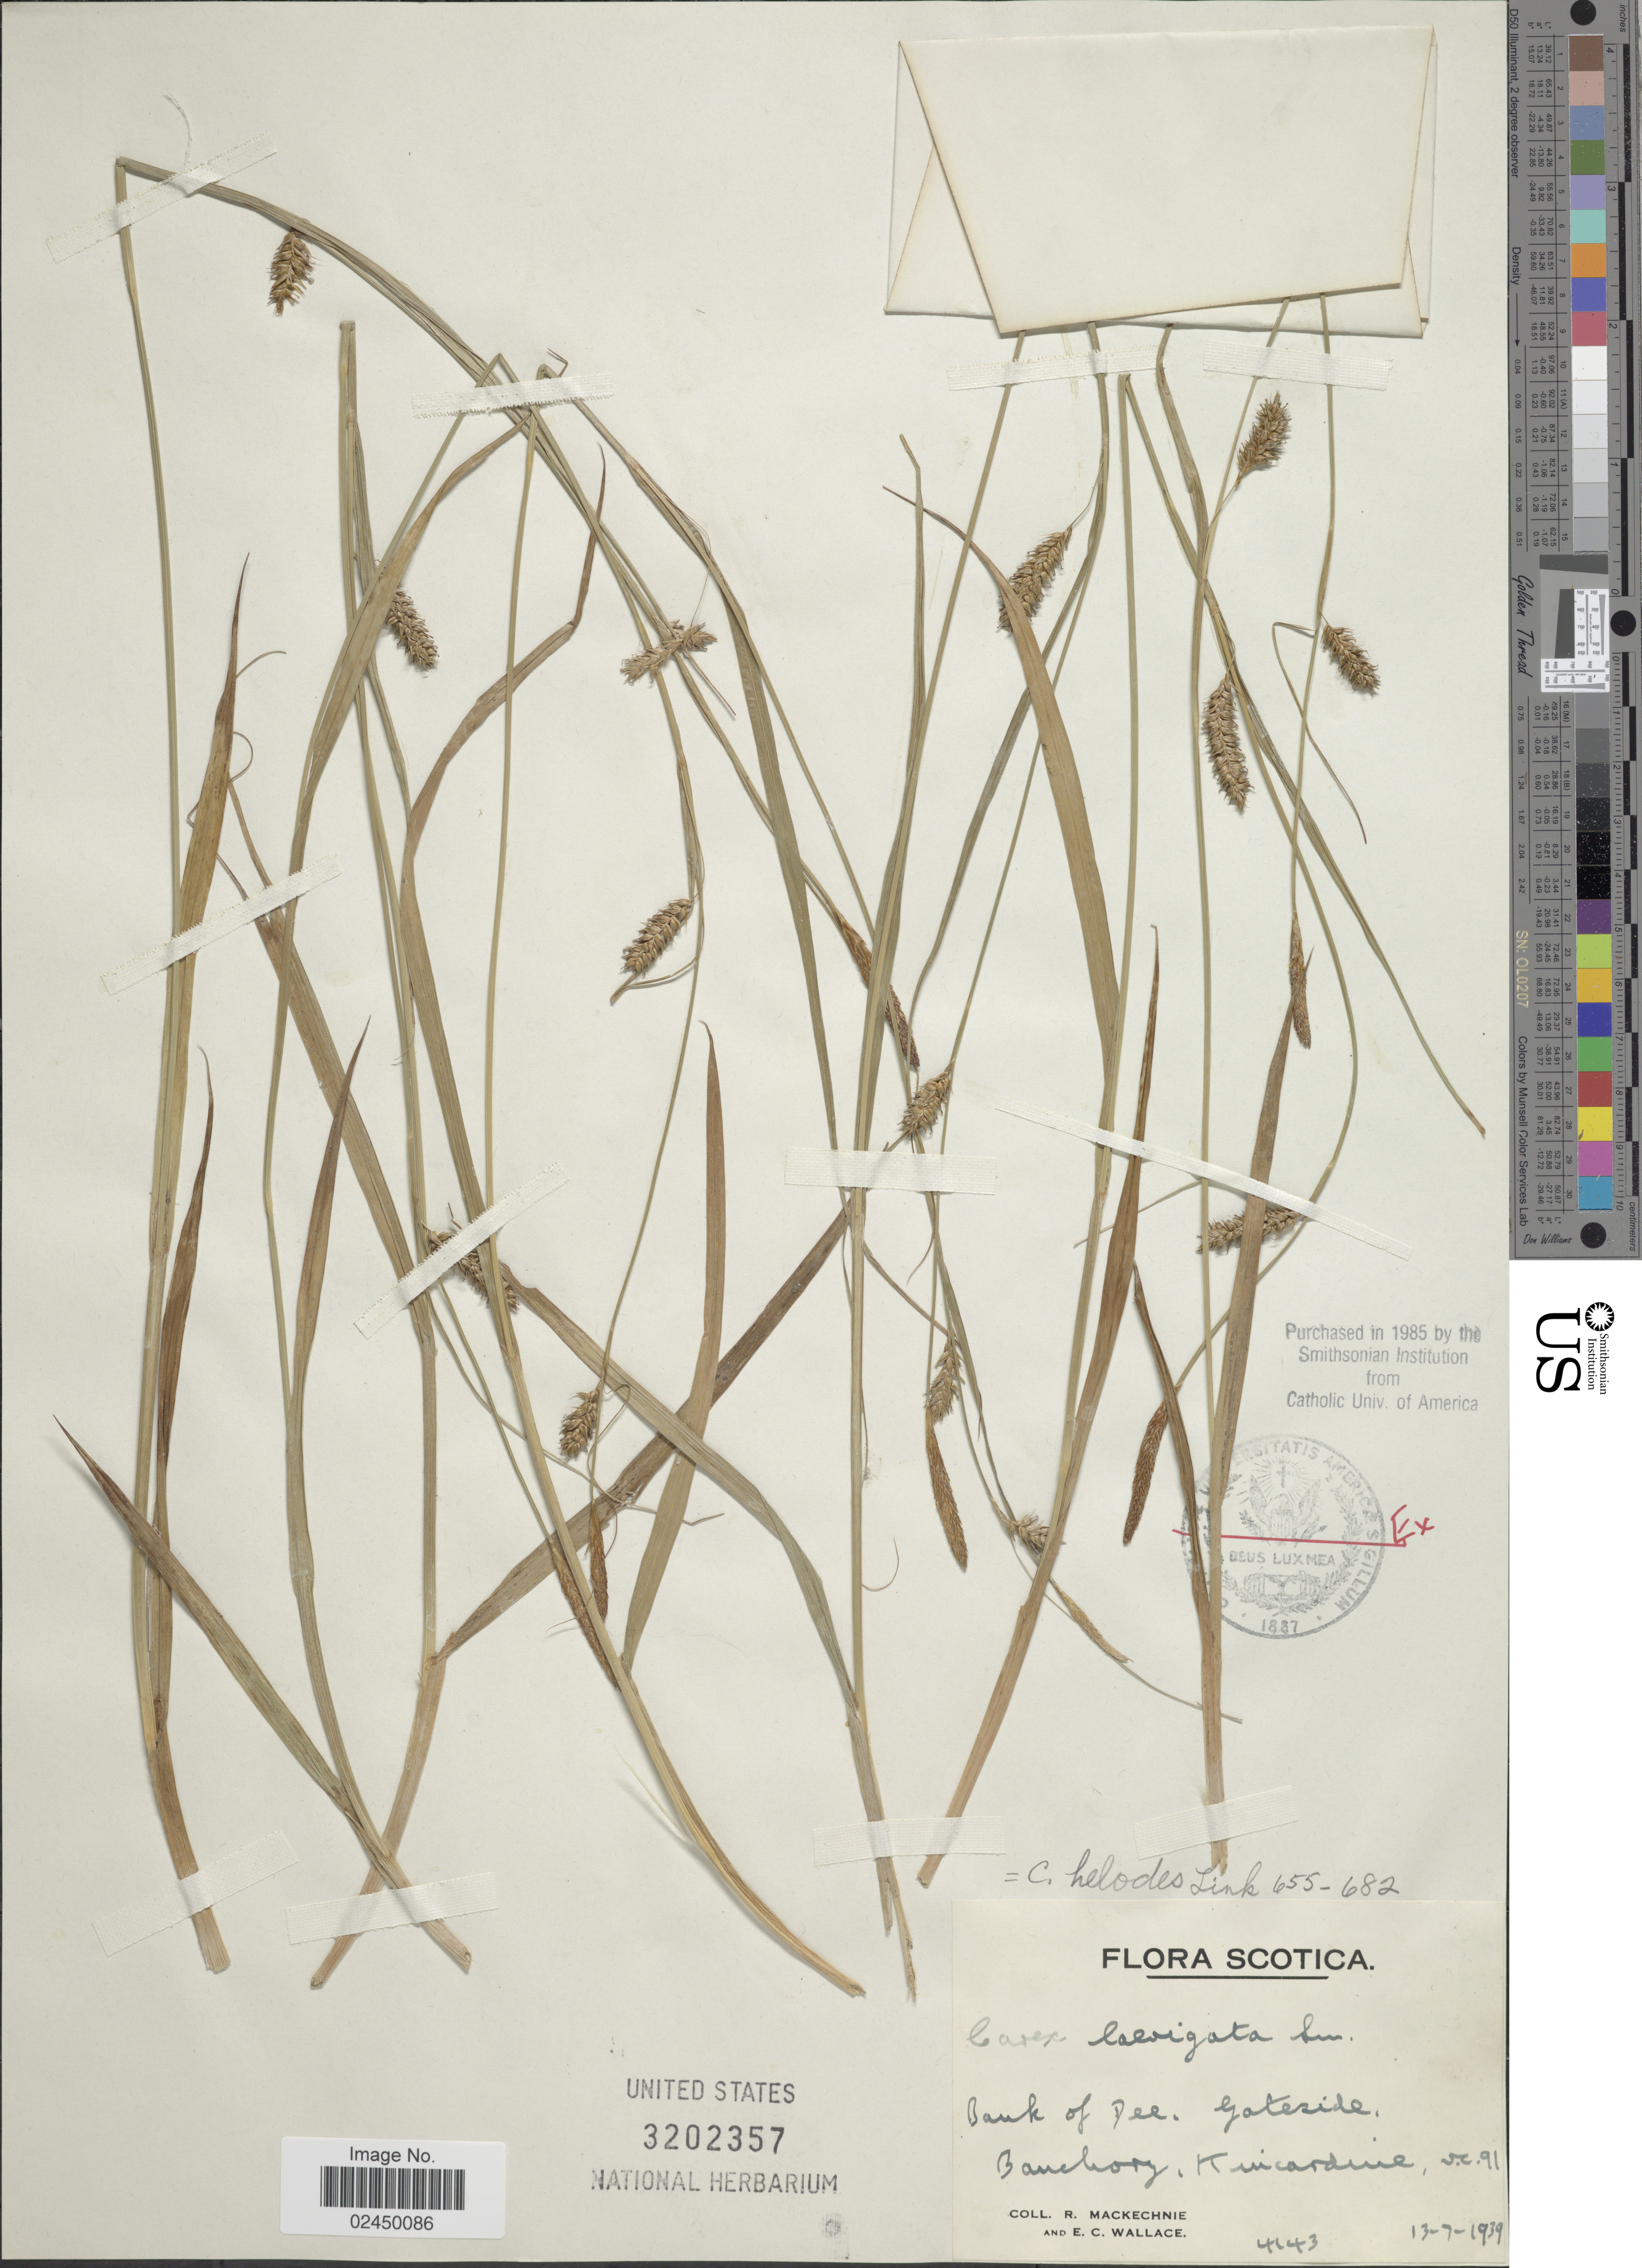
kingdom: Plantae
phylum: Tracheophyta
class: Liliopsida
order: Poales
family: Cyperaceae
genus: Carex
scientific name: Carex laevigata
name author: Sm.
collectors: R. Mackechnie & E. C. Wallace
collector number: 4143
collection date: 1939-07-13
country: United Kingdom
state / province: Scotland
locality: Scotica, Bank of Dee, gateside, Banchory, Kincardine v.c. 91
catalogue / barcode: US 3202357